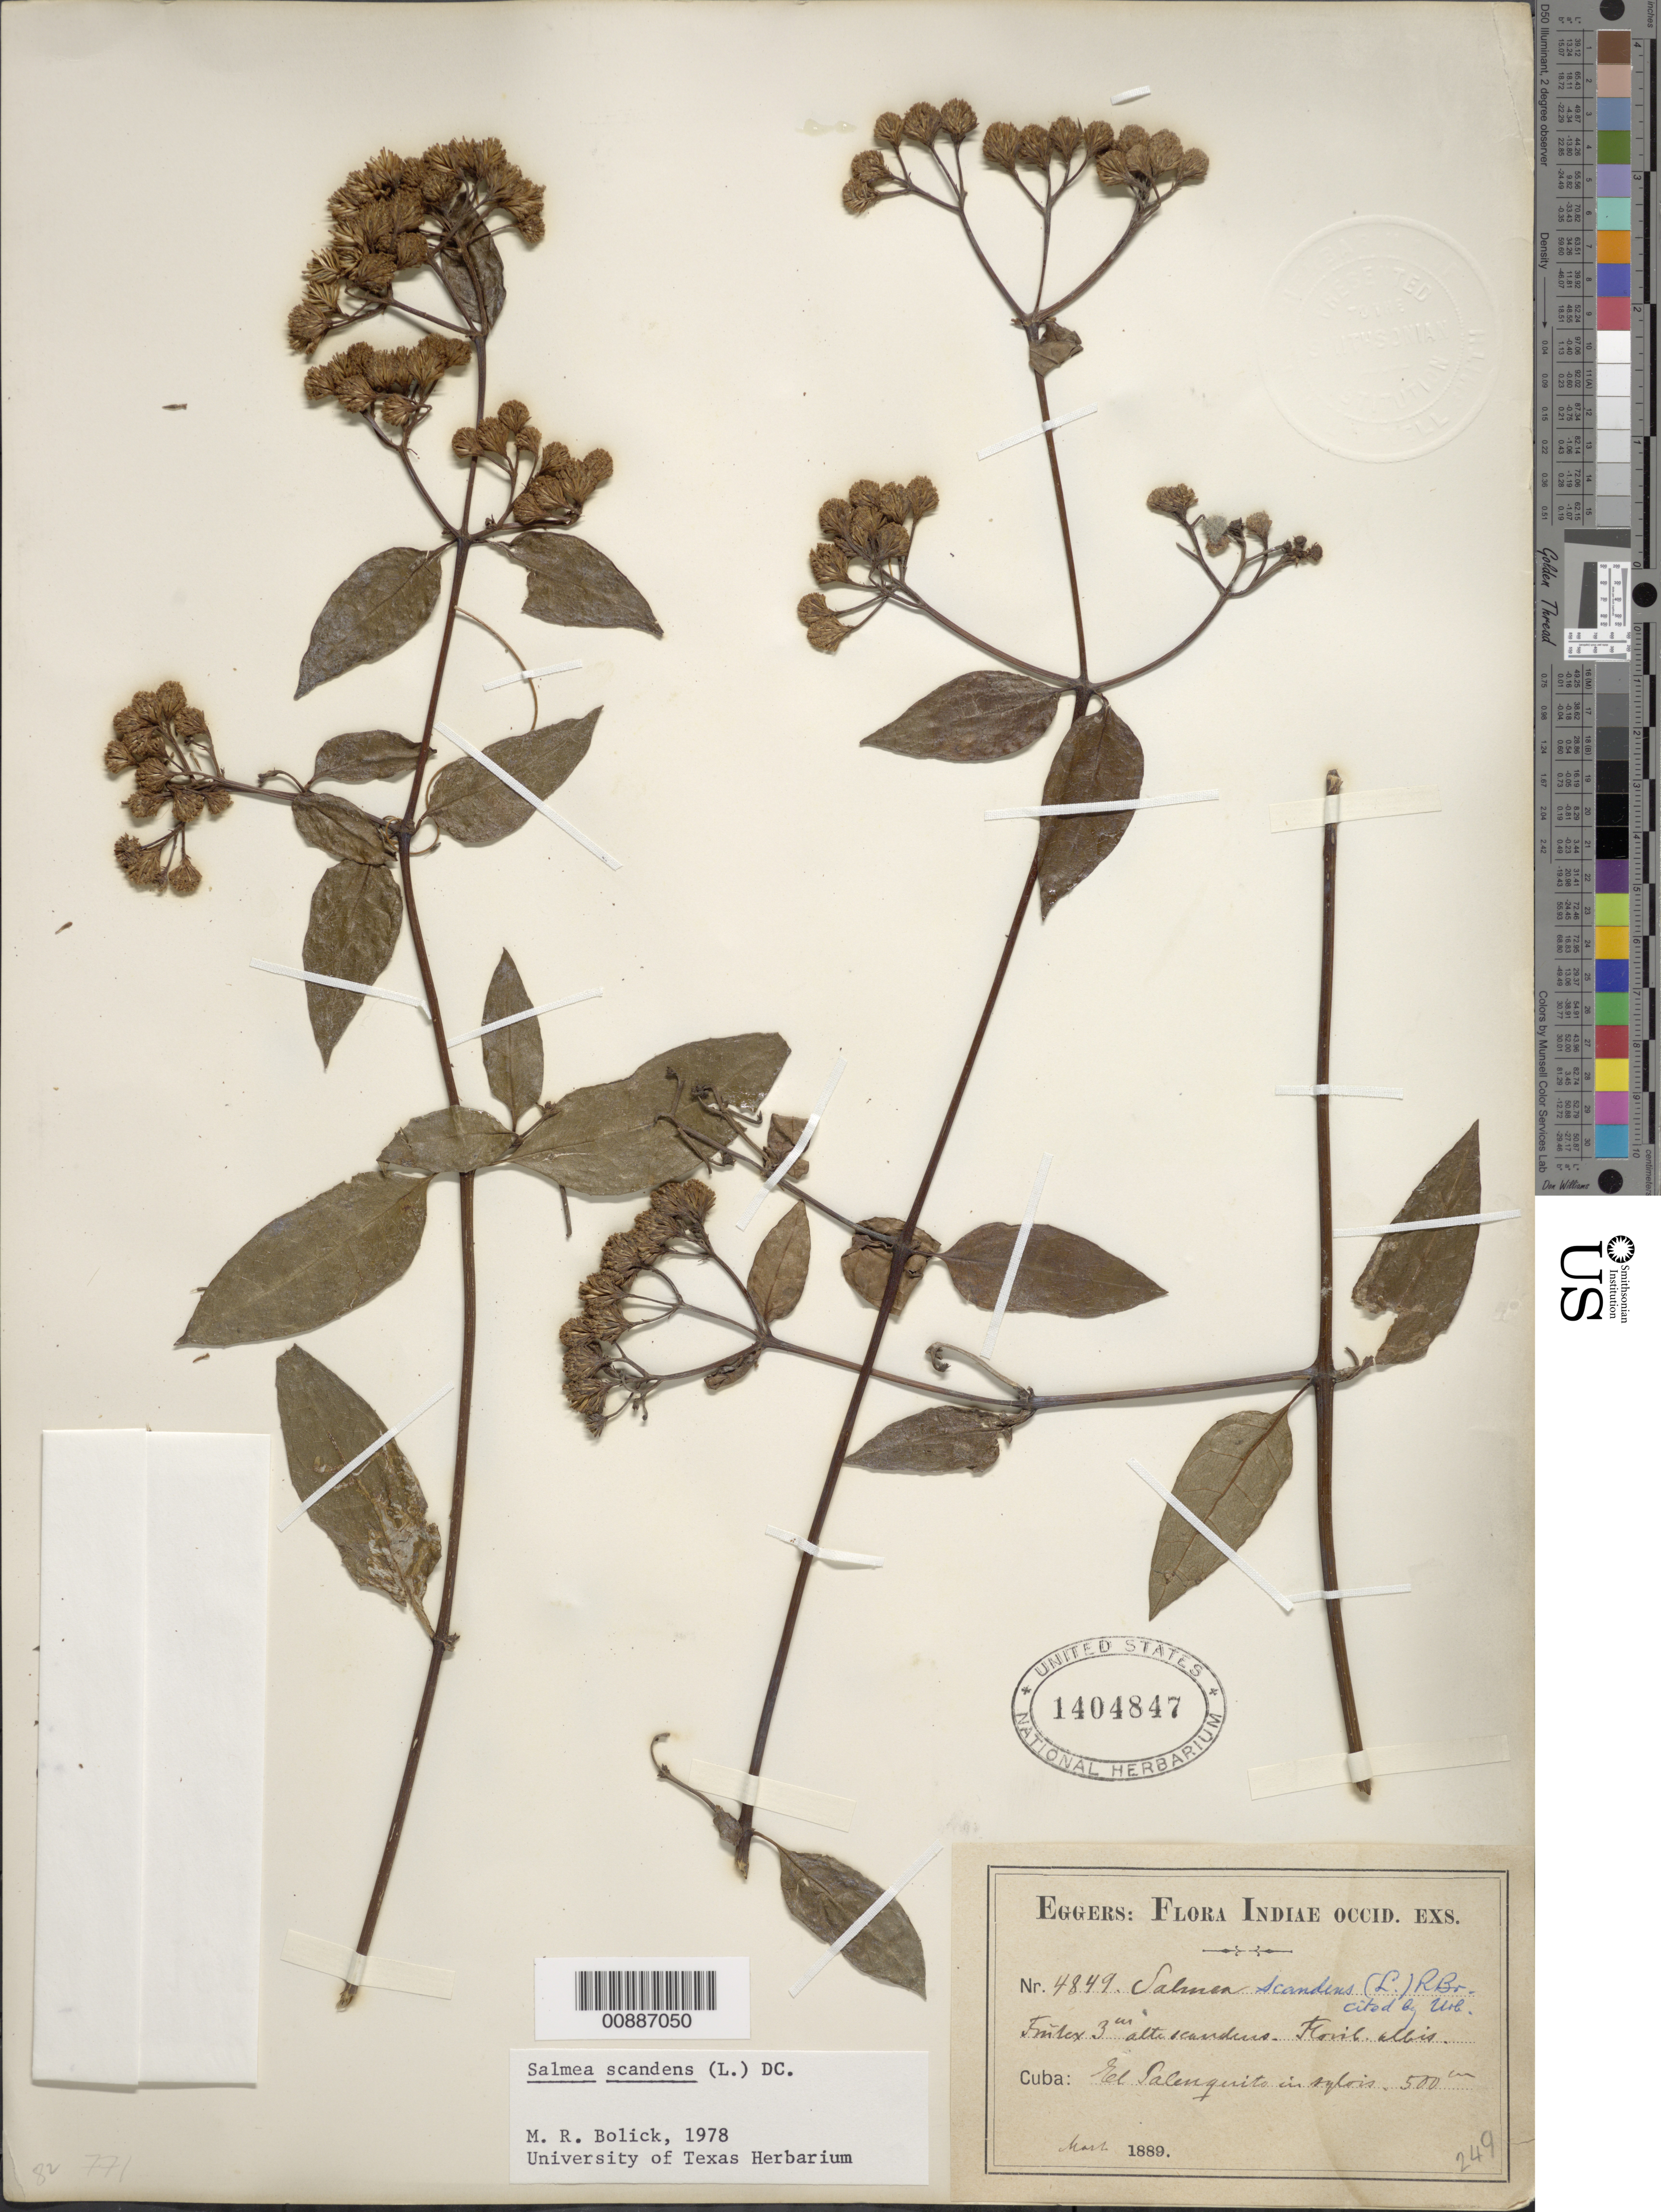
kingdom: Plantae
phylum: Tracheophyta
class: Magnoliopsida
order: Asterales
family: Asteraceae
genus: Salmea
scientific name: Salmea scandens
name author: (L.) DC.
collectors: H. F. A. von Eggers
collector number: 4849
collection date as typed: Mar 1889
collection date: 1889-03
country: Cuba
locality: El Salenguito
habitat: In sylvis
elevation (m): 500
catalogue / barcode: US 1404847